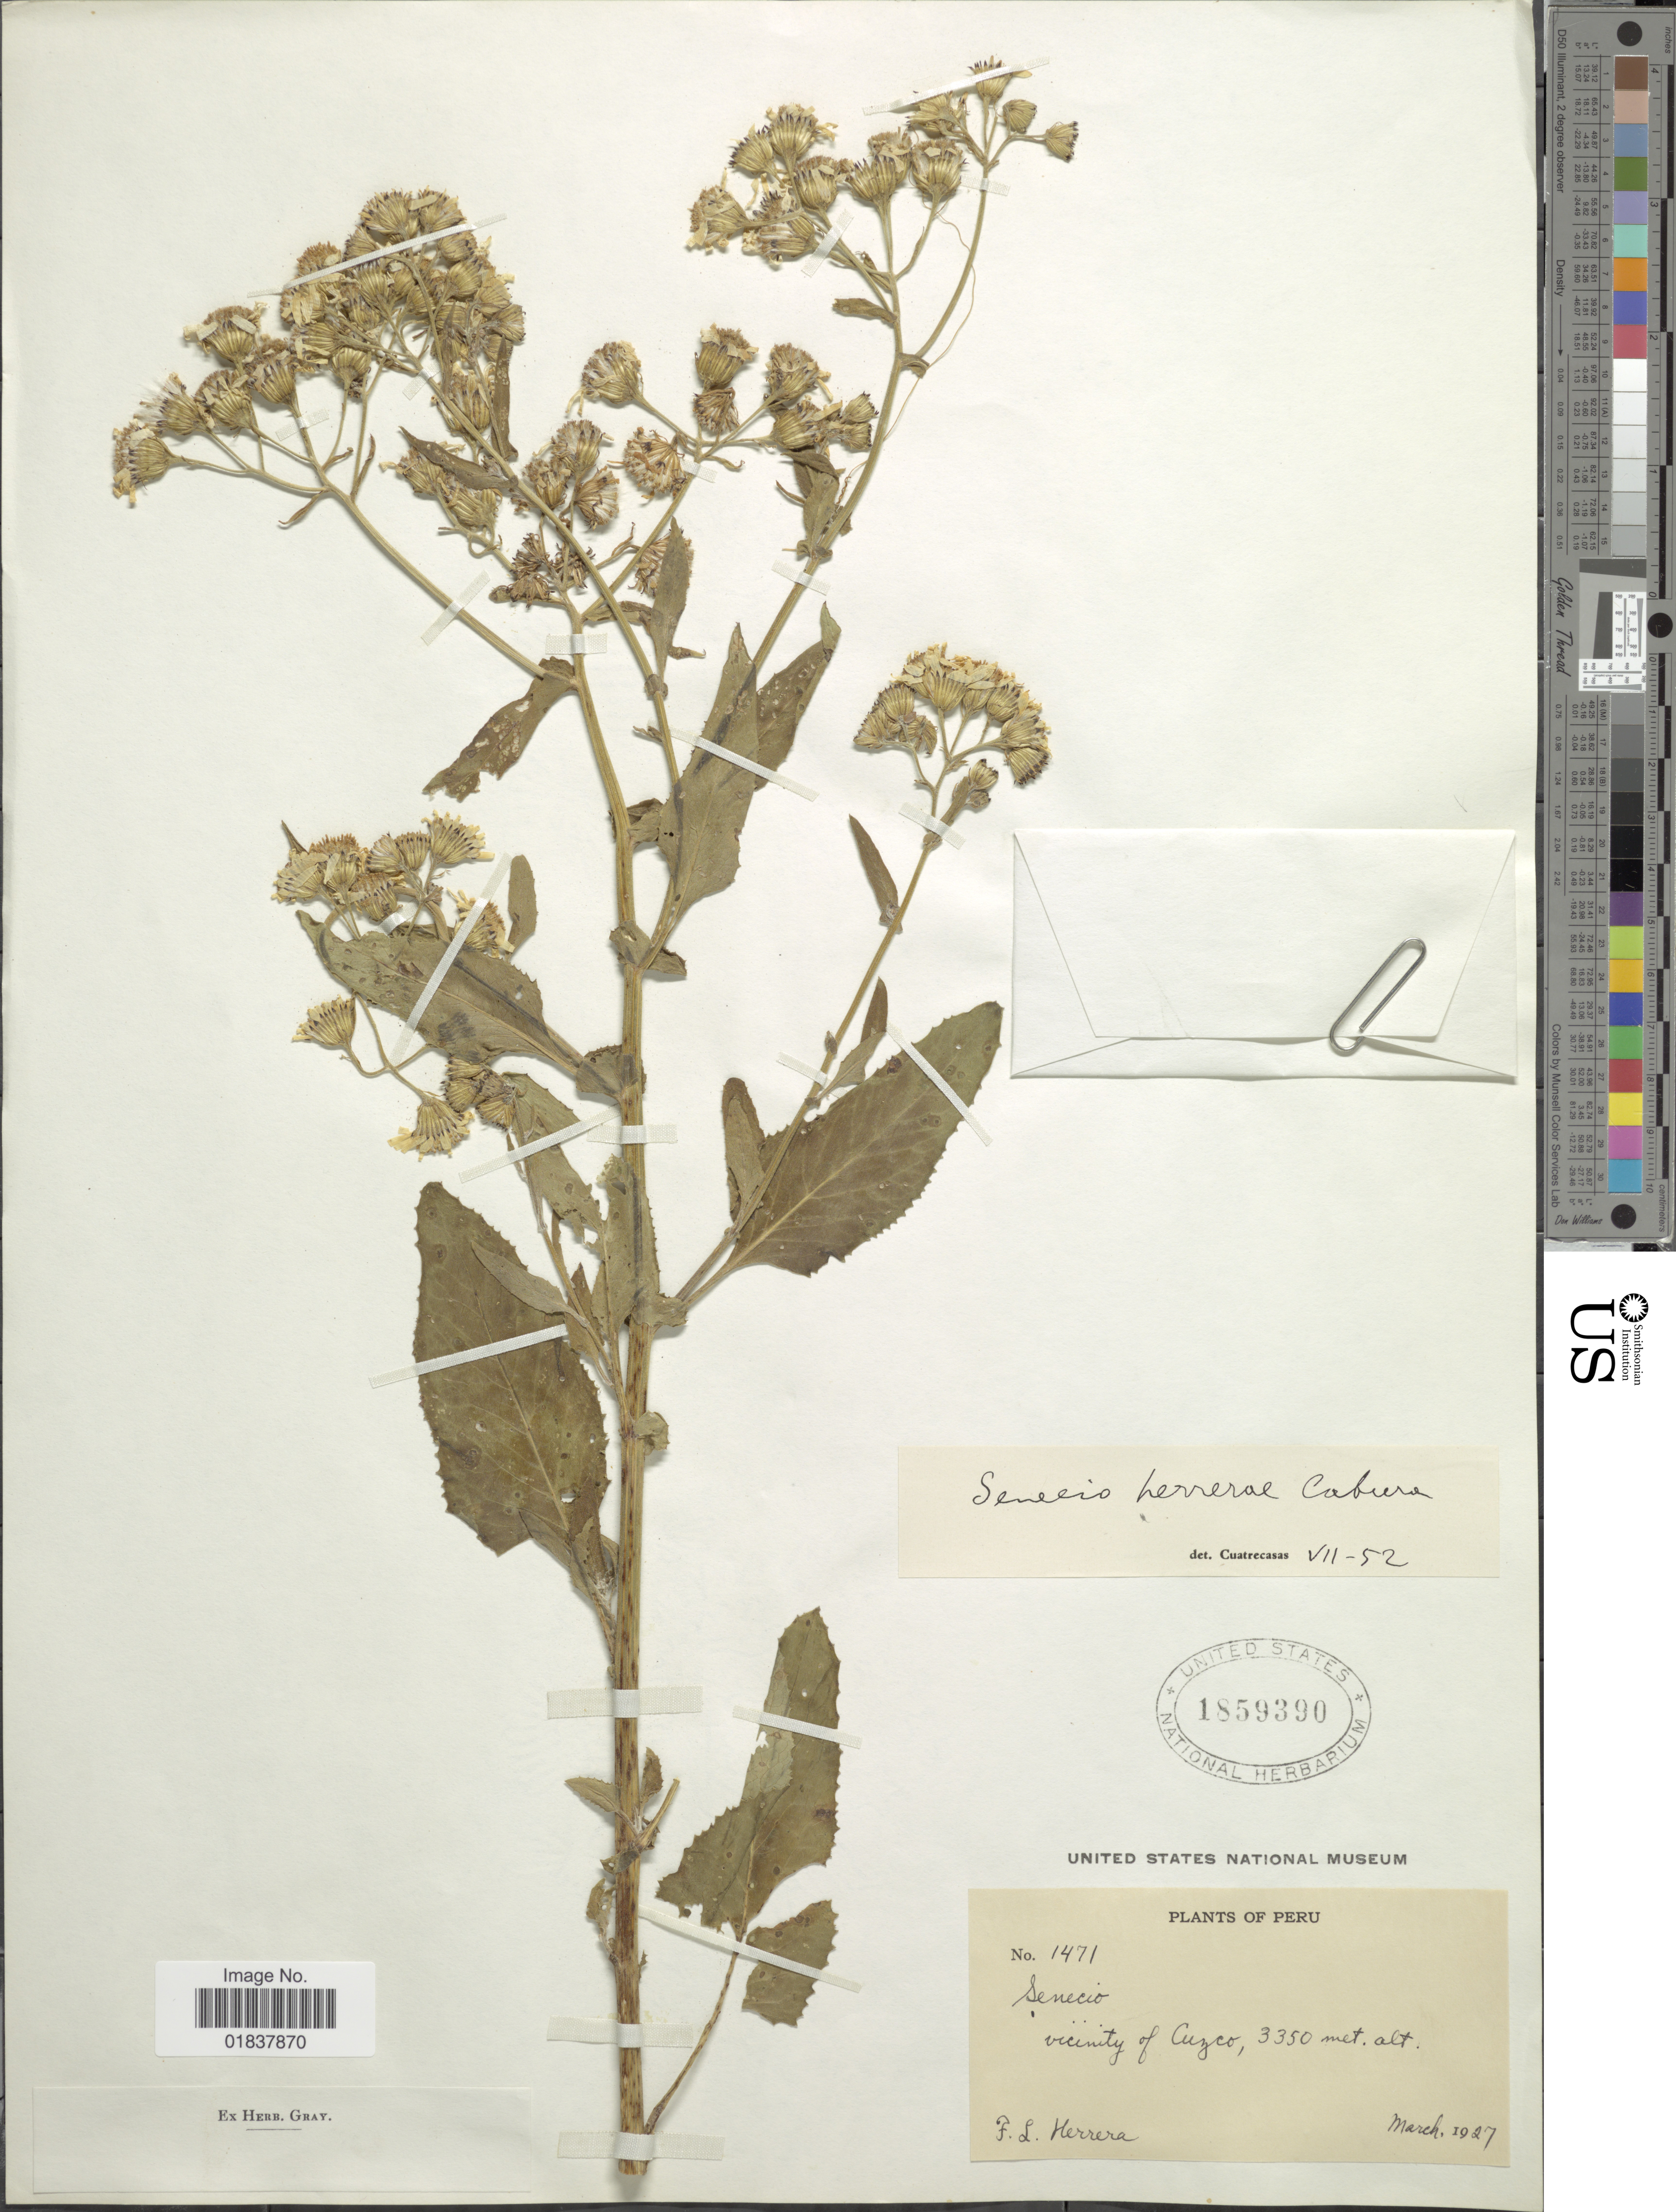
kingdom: Plantae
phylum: Tracheophyta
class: Magnoliopsida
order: Asterales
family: Asteraceae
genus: Senecio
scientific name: Senecio herrerae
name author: Cabrera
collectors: F. L. Herrera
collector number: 1471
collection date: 1927-03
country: Peru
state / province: Cusco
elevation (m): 3350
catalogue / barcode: US 1859390